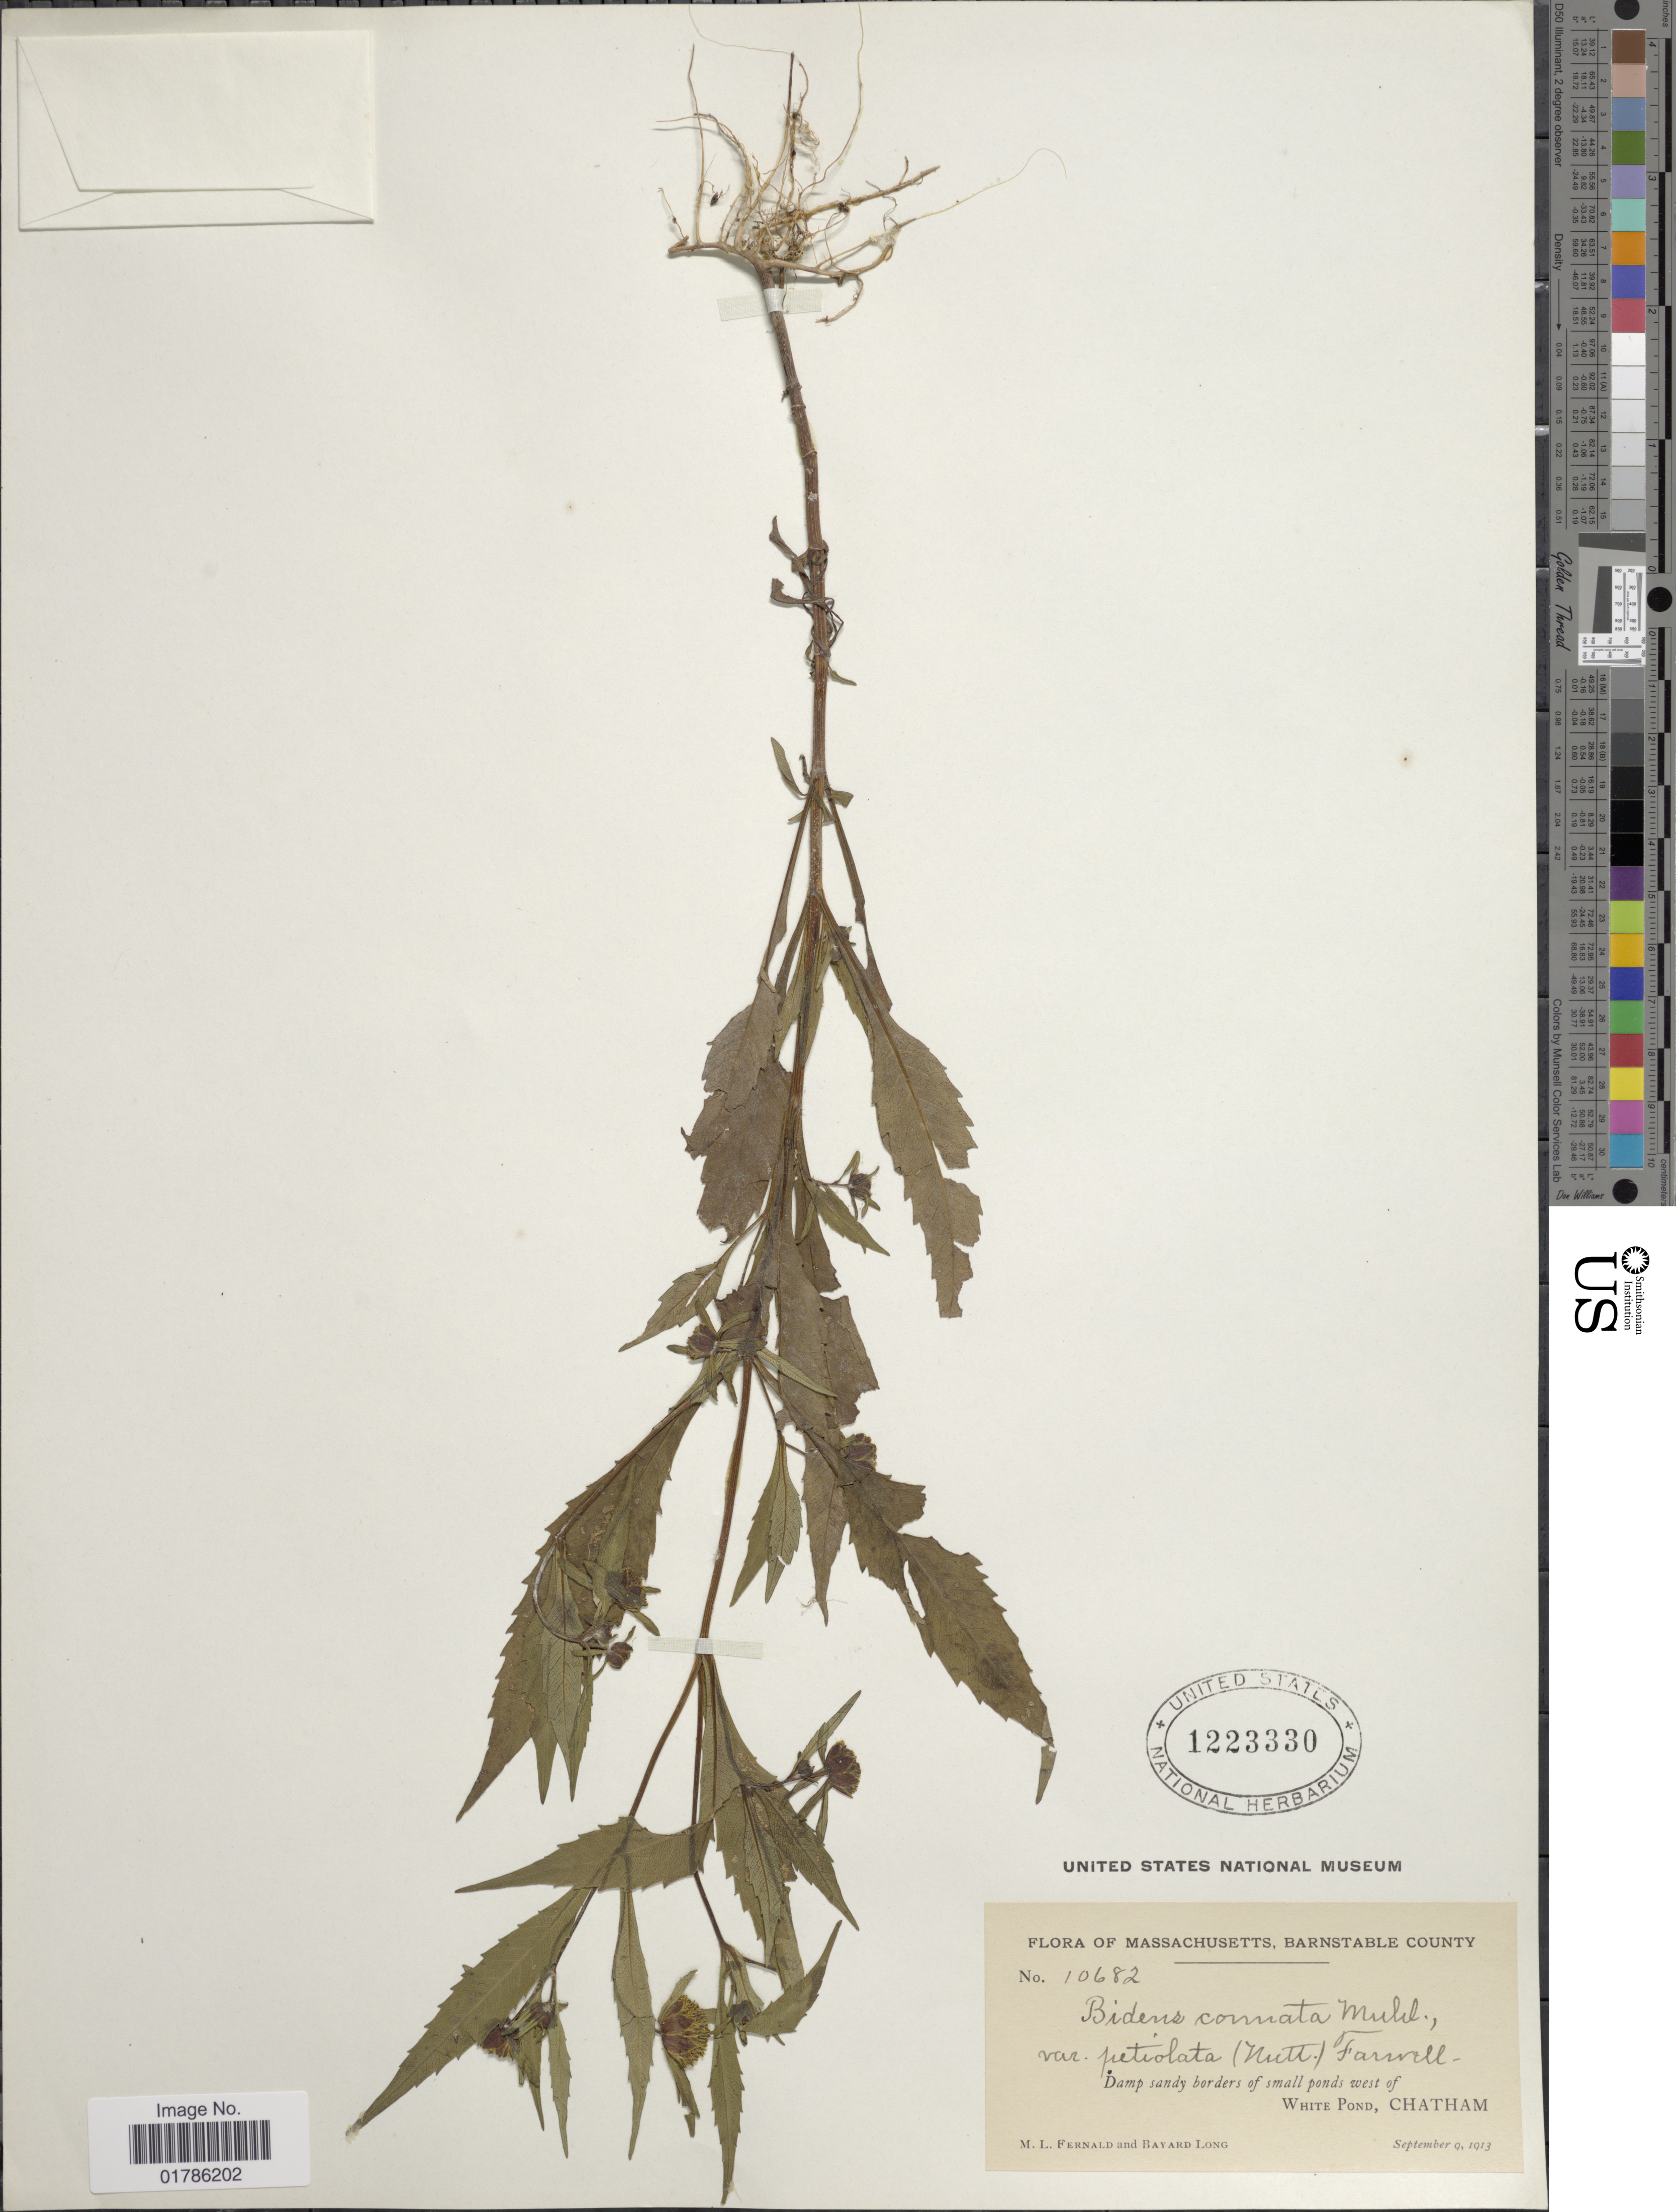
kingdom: Plantae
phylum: Tracheophyta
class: Magnoliopsida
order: Asterales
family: Asteraceae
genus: Bidens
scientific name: Bidens connata var. petiolata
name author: (Nutt.) Farw.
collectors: M. L. Fernald & B. Long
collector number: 10682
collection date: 1913-09-09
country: United States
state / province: Massachusetts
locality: Barnstable County, small ponds, west of White Pond, Chatham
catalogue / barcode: US 1223330